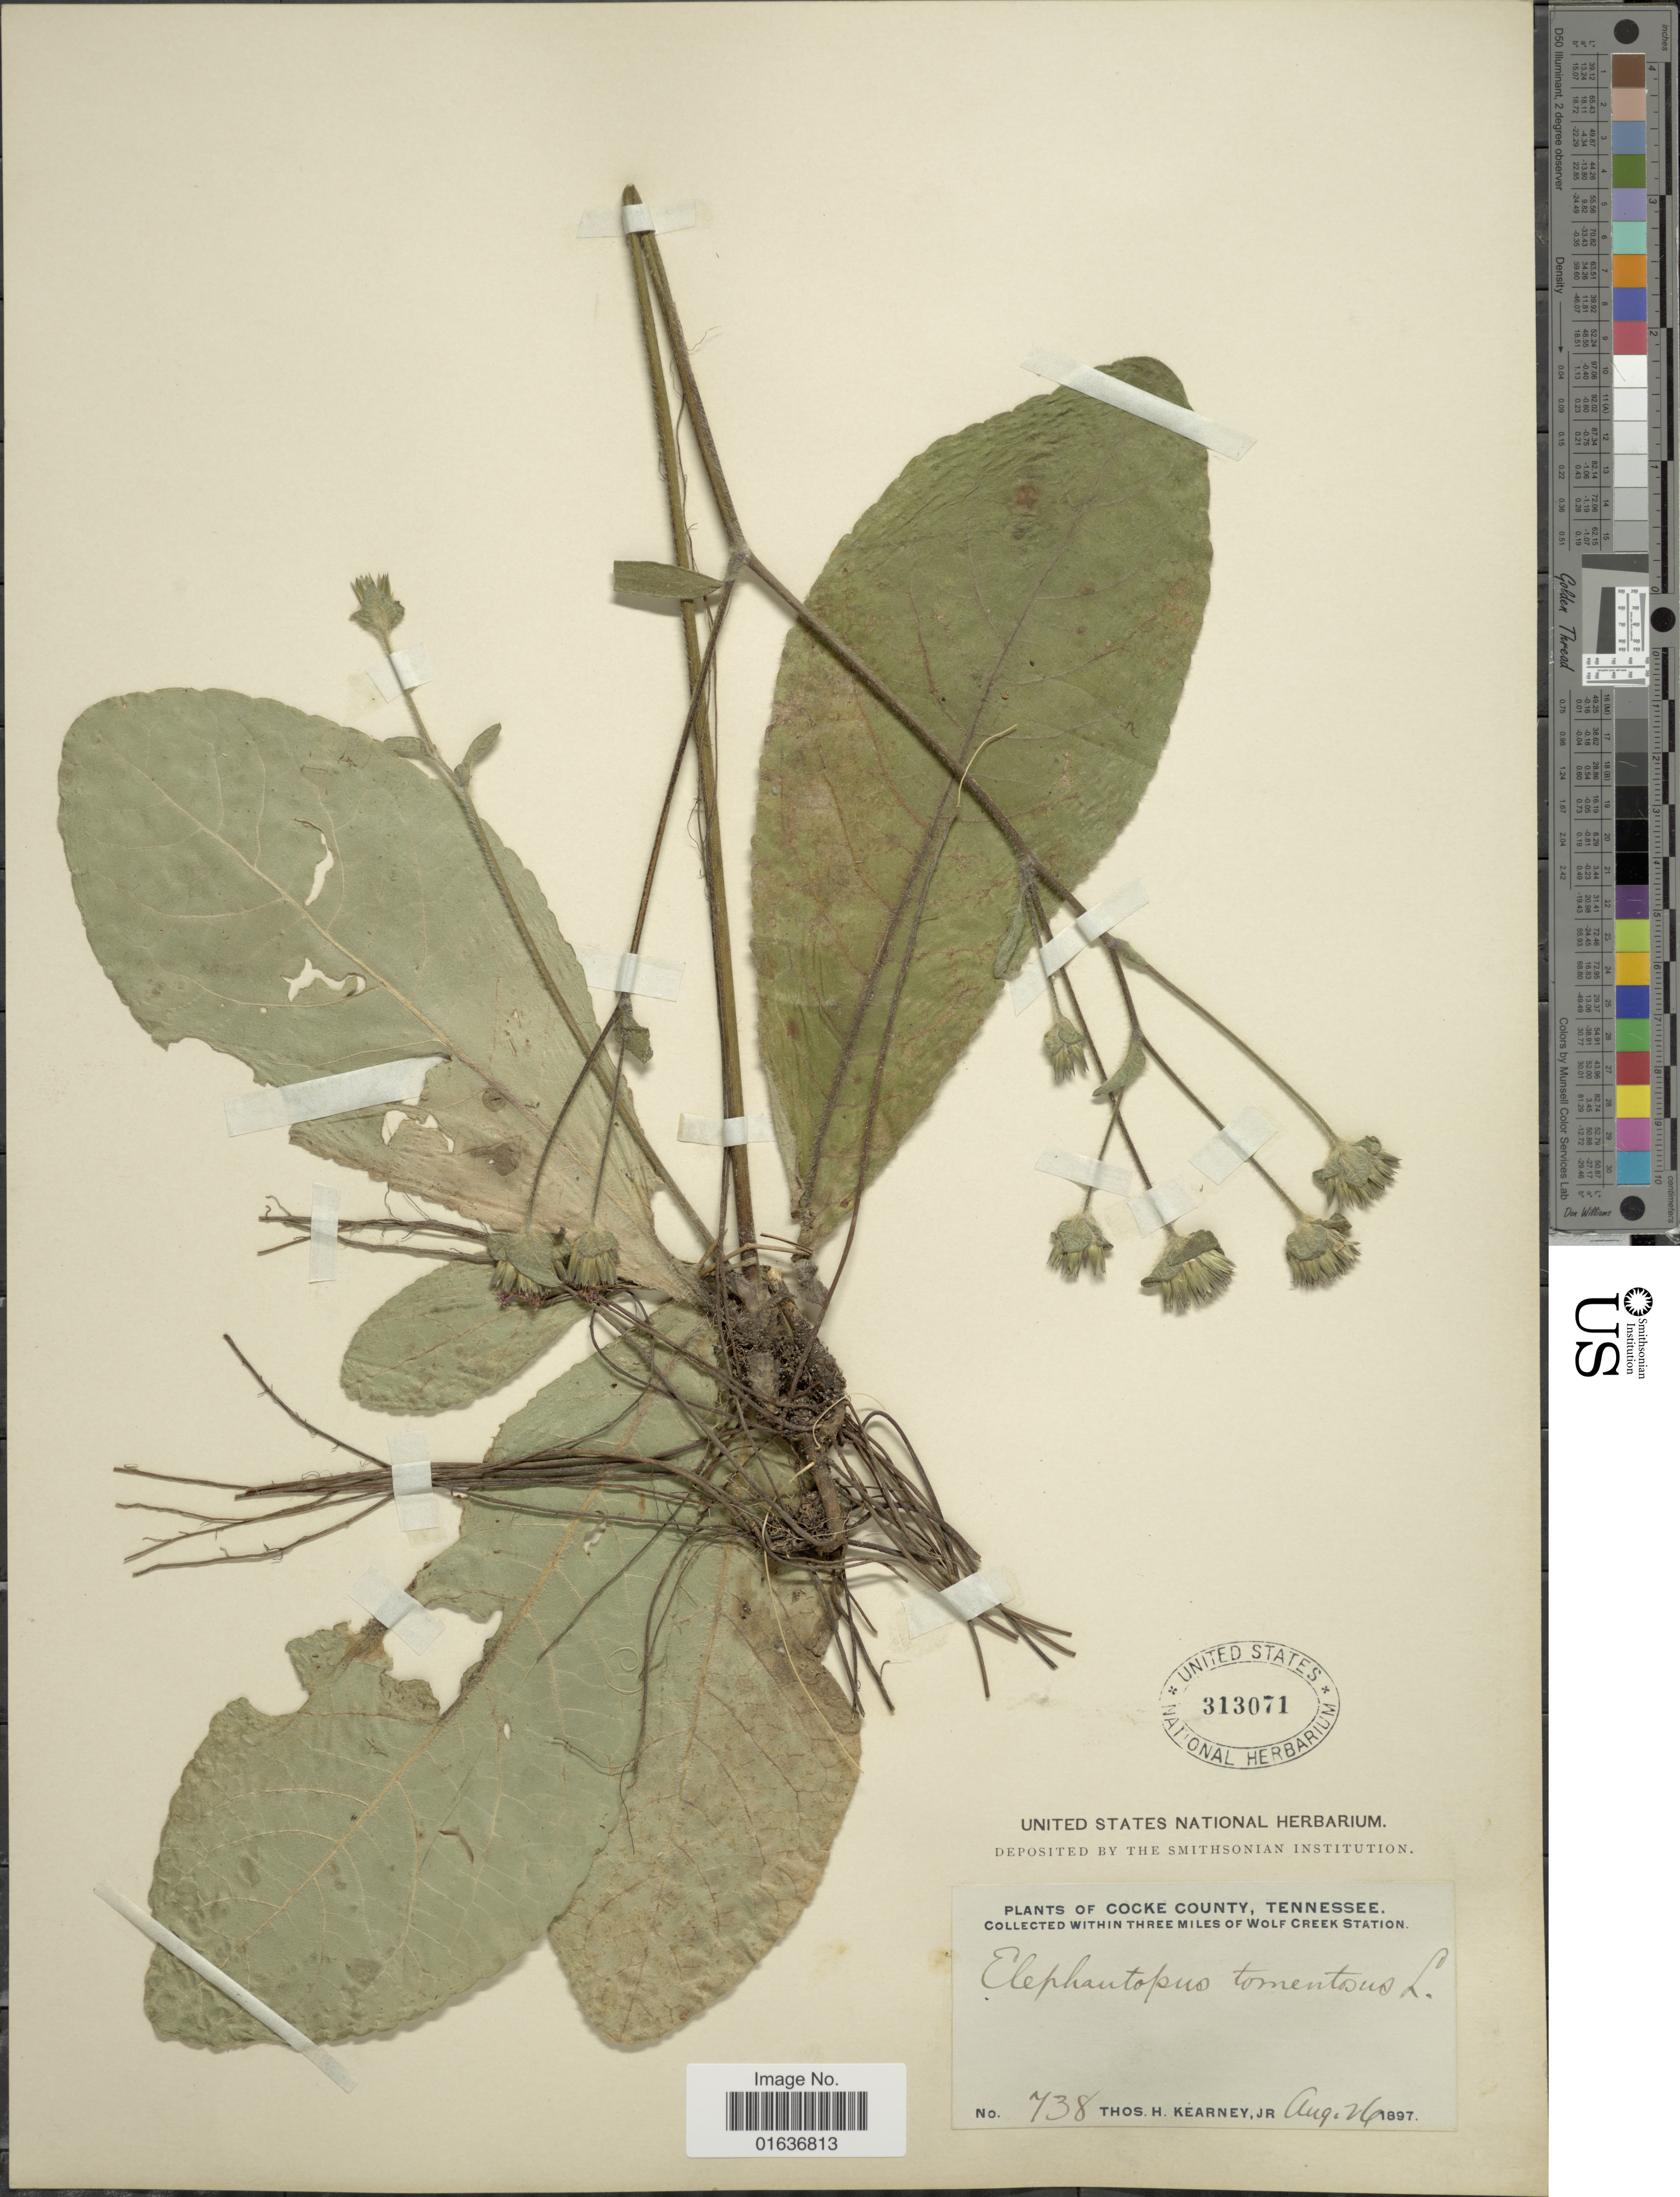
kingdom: Plantae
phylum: Tracheophyta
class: Magnoliopsida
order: Asterales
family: Asteraceae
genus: Elephantopus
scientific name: Elephantopus tomentosus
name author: L.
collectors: T. H. Kearney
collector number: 738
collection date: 1897-08-26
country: United States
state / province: Tennessee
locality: Cocke County, Three miles of Wolf Creek Station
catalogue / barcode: US 313071